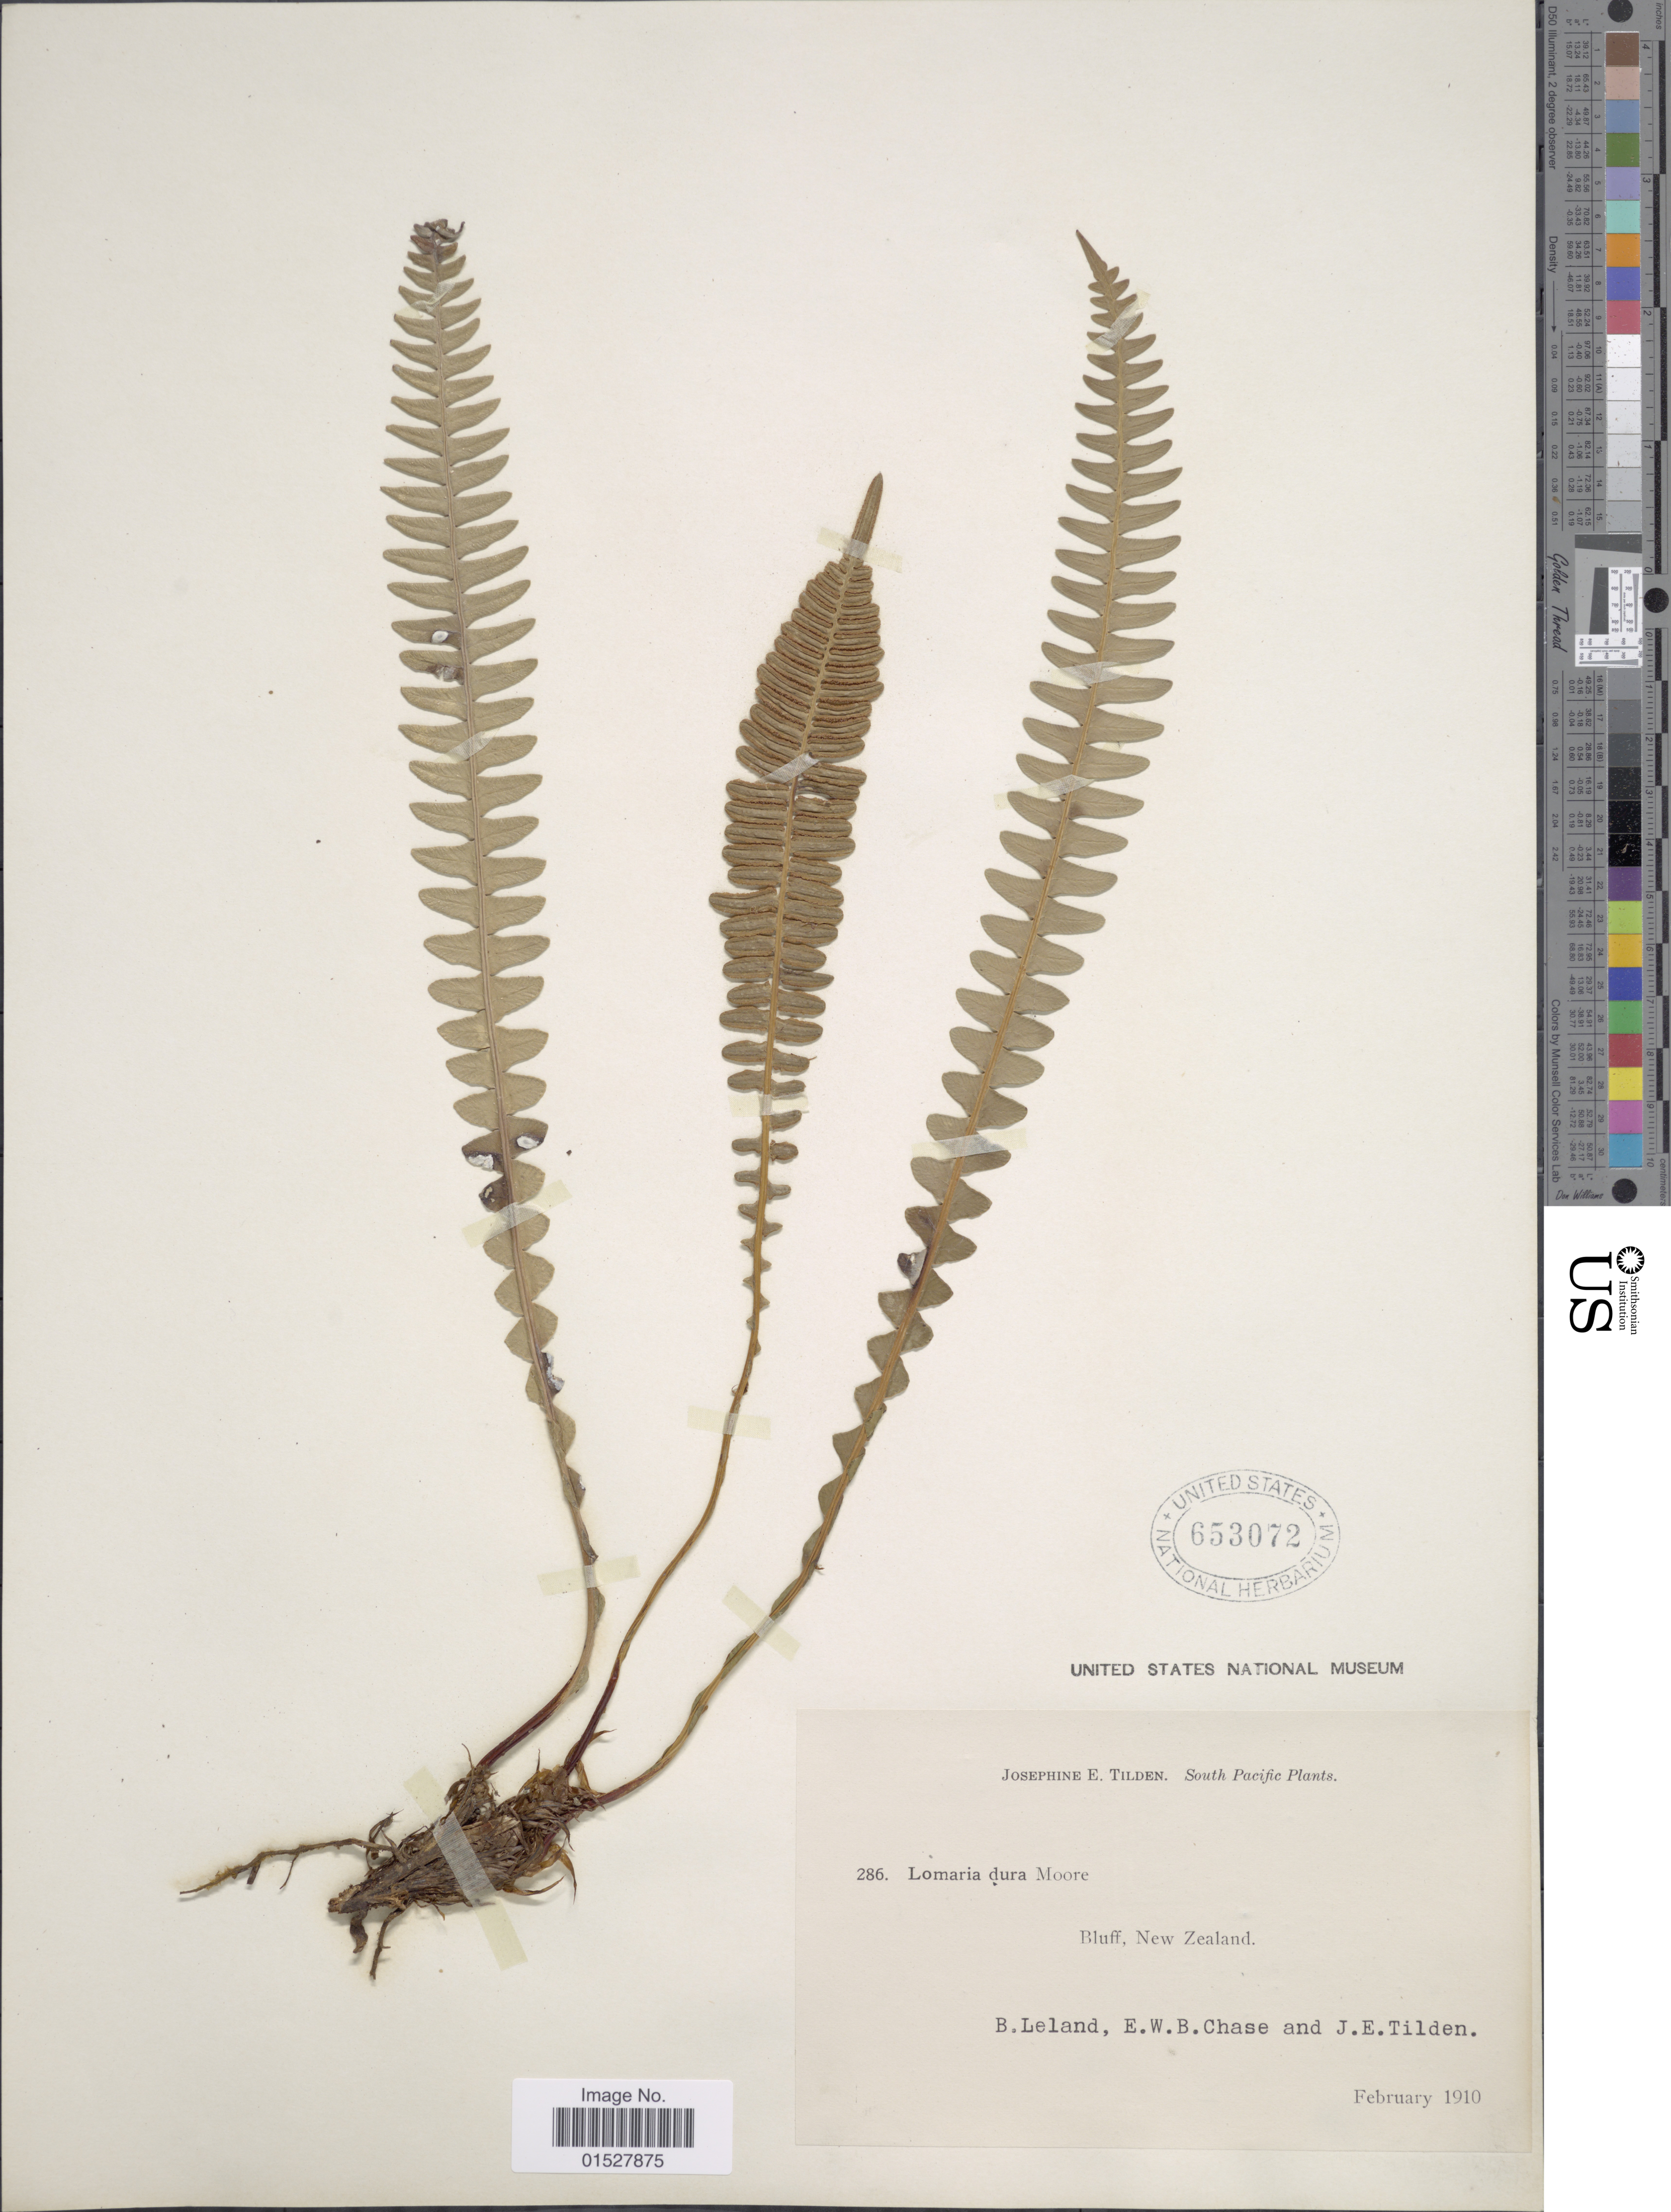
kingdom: Plantae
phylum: Tracheophyta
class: Polypodiopsida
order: Polypodiales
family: Blechnaceae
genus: Blechnum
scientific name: Blechnum durum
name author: (T. Moore) C. Chr.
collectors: B. Leland, E. W. Chase & J. E. Tilden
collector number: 286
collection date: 1910-02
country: New Zealand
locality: Bluff, South Pacific.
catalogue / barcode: US 653072